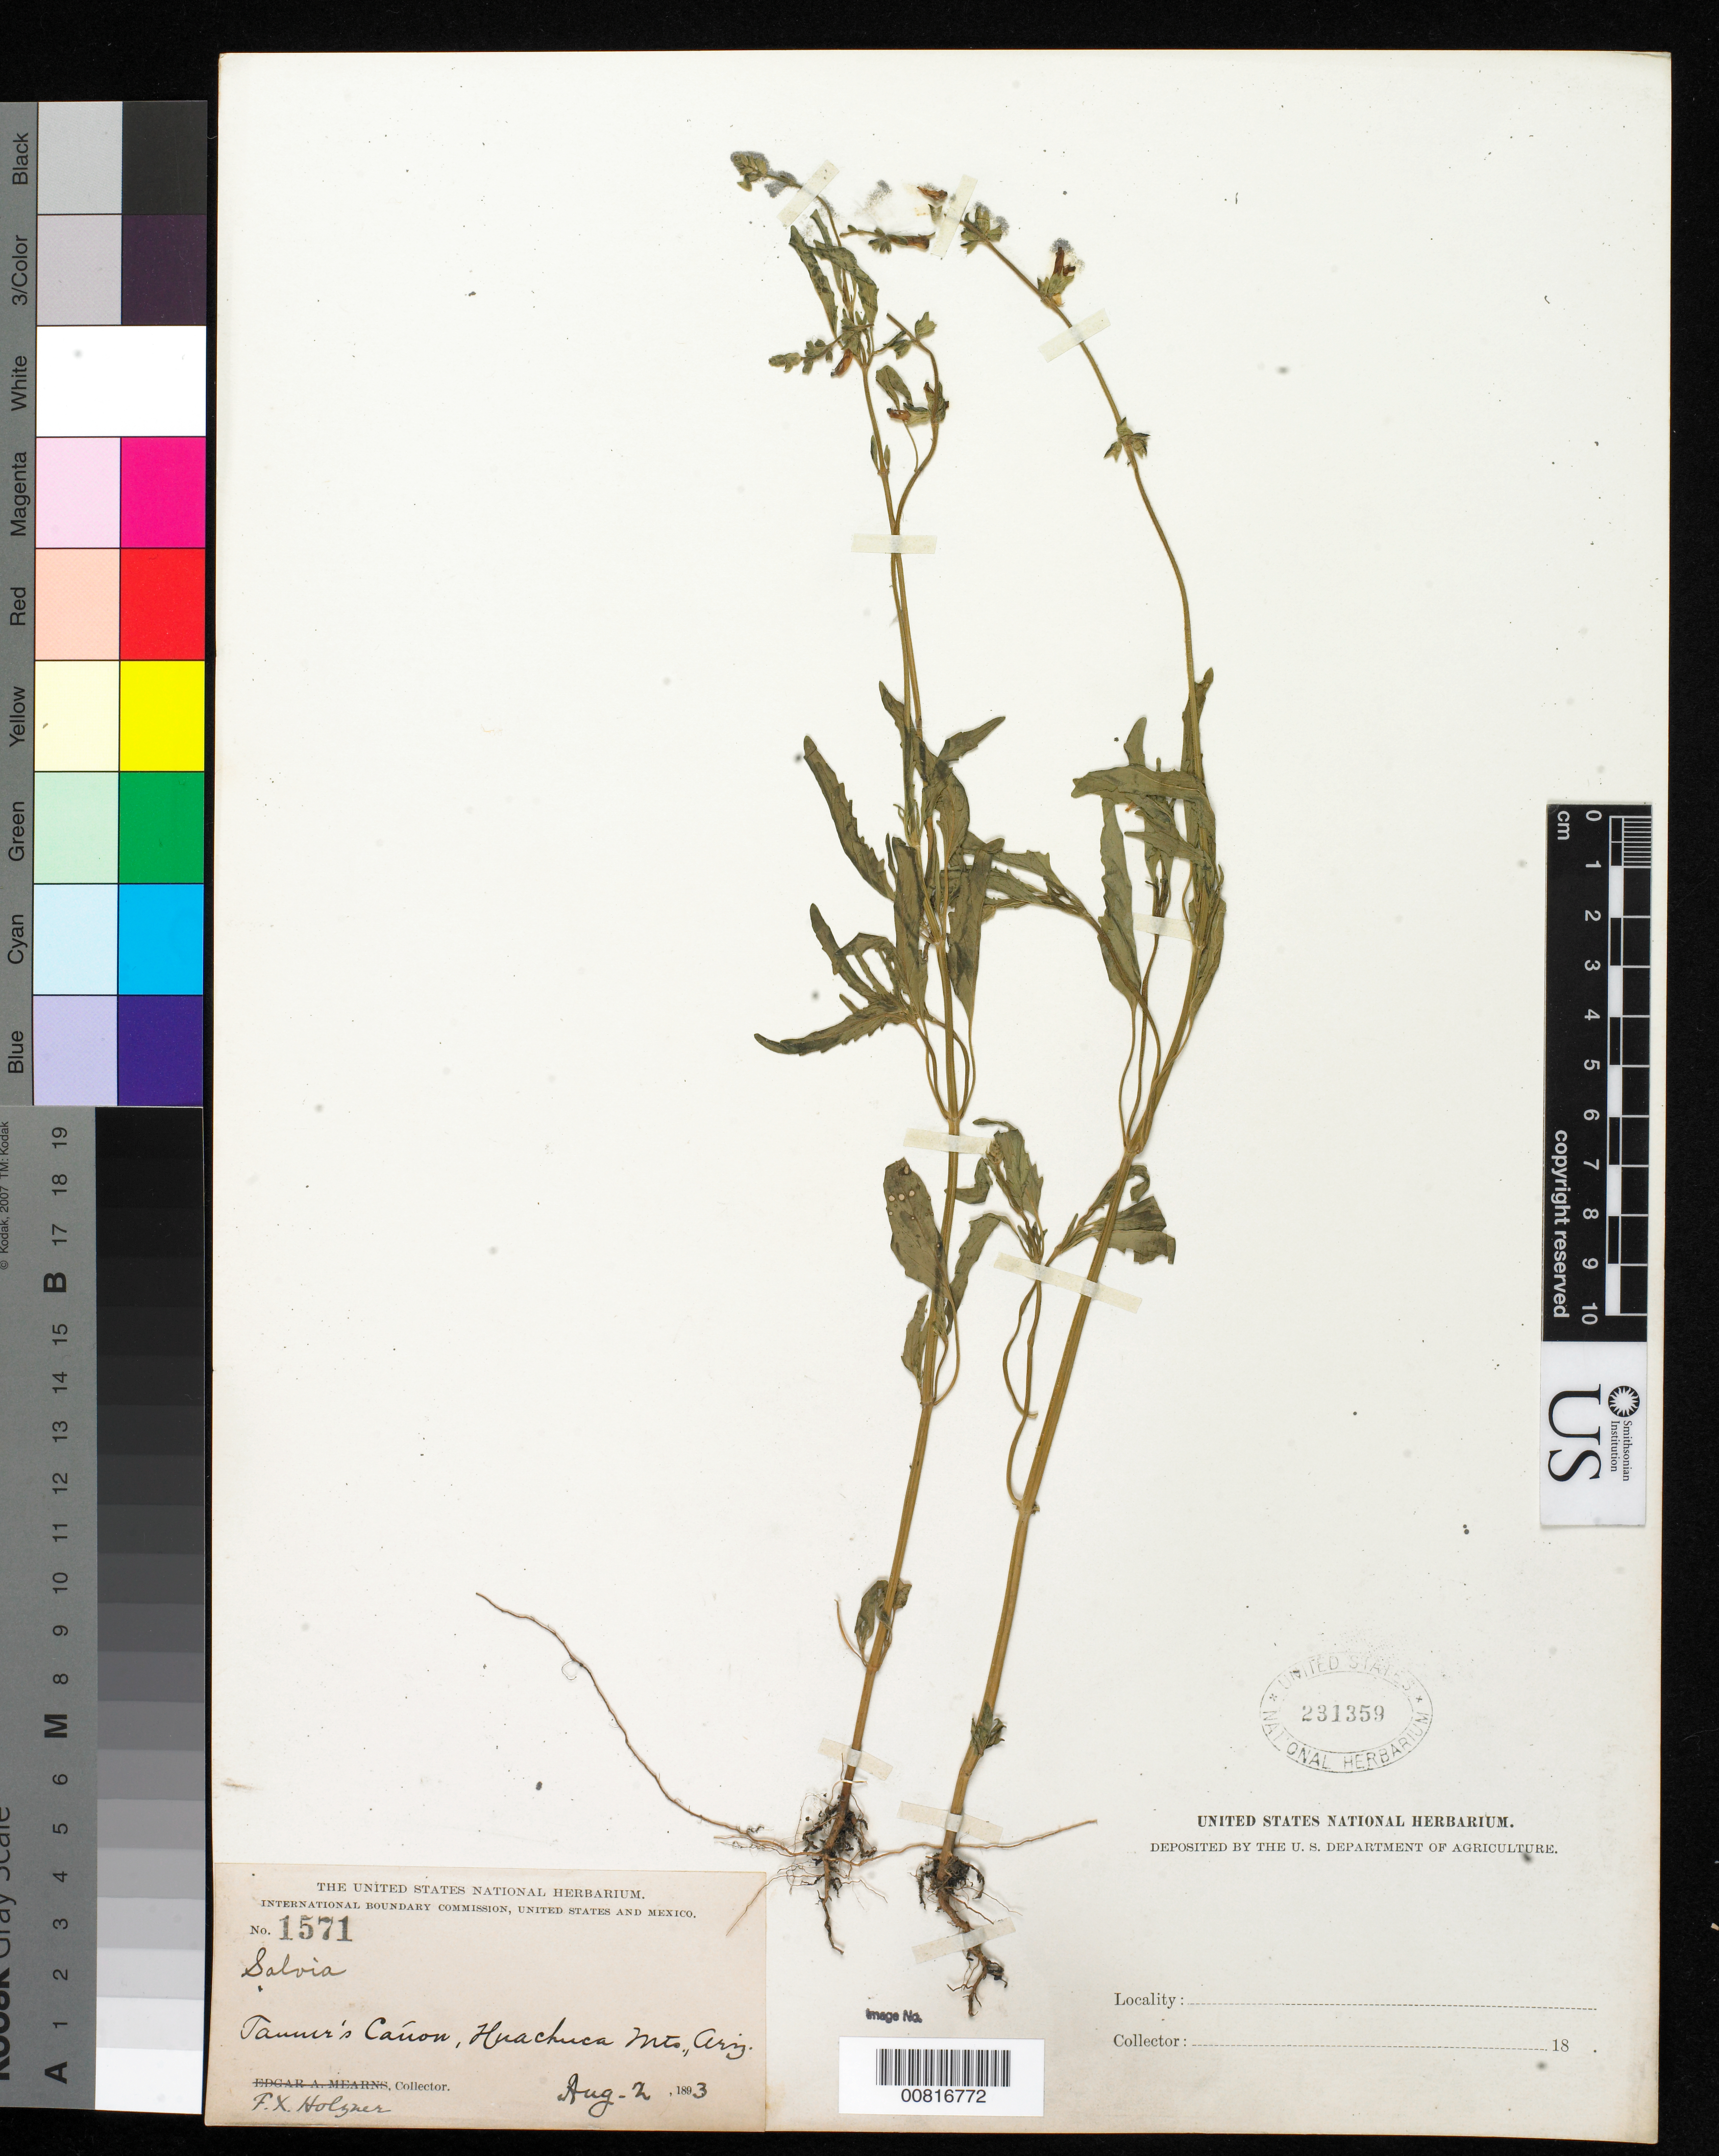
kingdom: Plantae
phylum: Tracheophyta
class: Magnoliopsida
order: Lamiales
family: Lamiaceae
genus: Salvia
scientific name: Salvia subincisa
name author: Benth.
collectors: F. X. Holzner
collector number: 1571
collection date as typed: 02 Aug 1893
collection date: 1893-08-02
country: United States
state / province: Arizona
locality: Tanner's Canyon, Huachuca Mts.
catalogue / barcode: US 231359